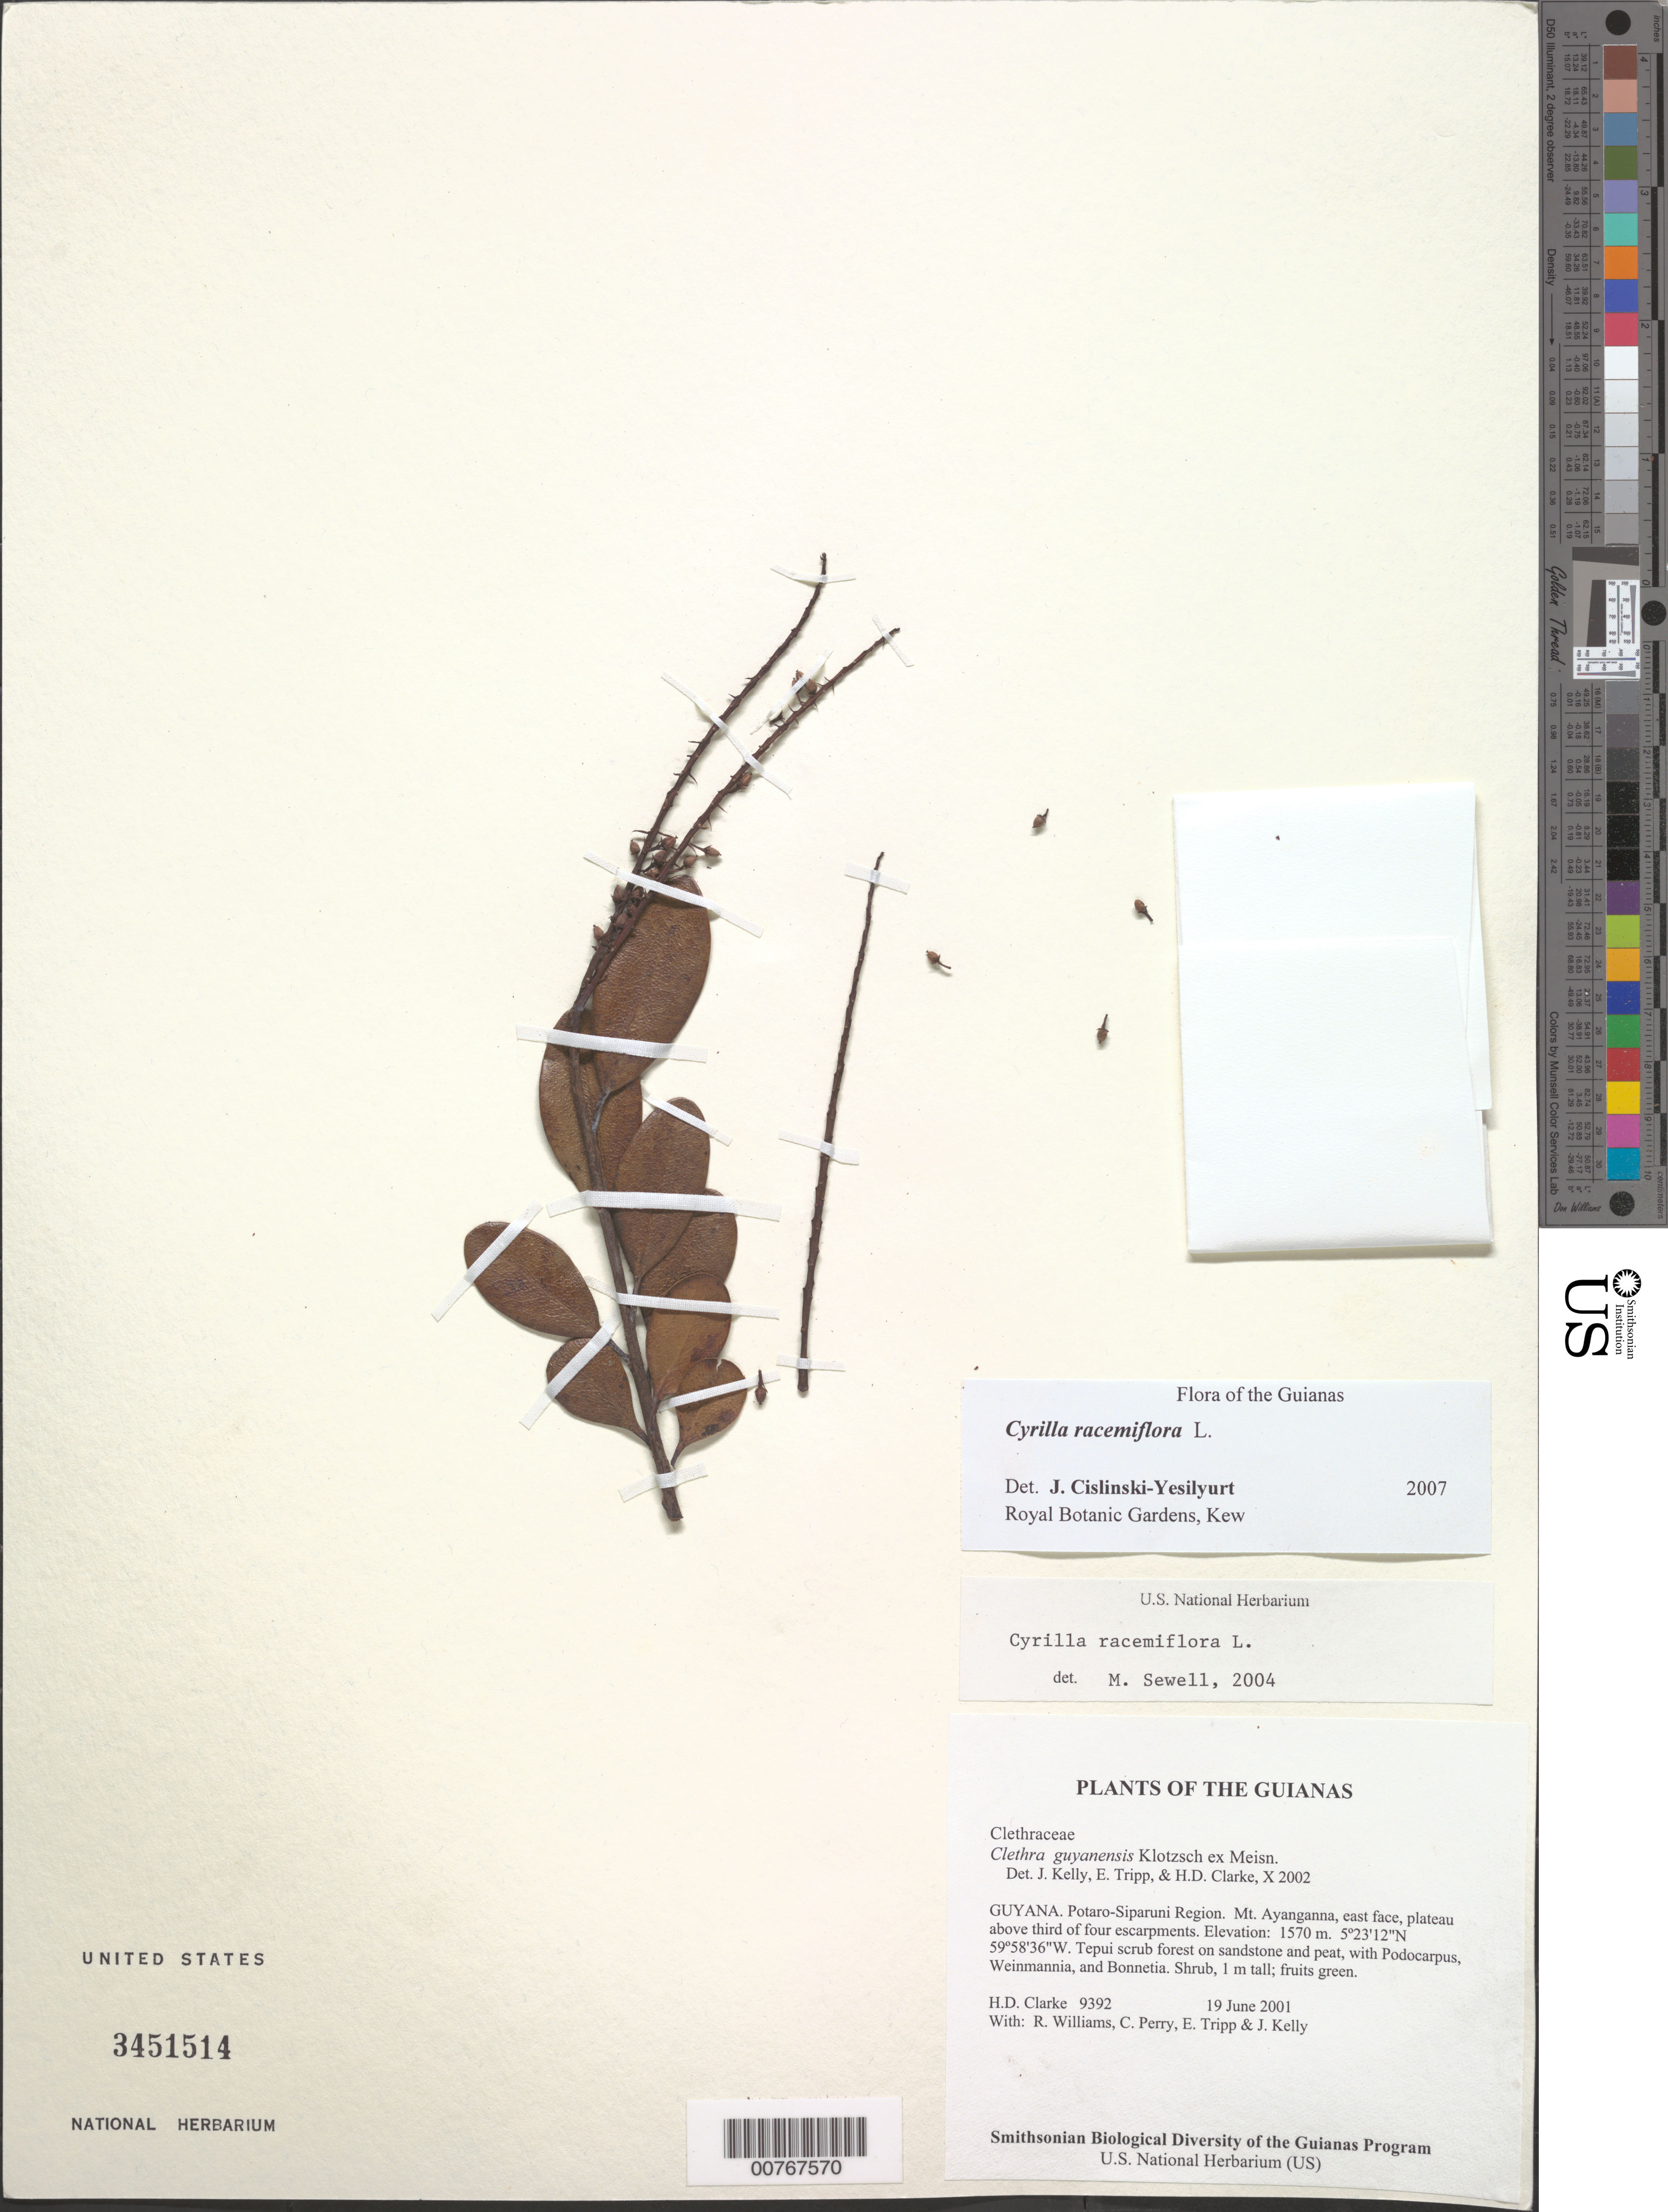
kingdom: Plantae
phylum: Tracheophyta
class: Magnoliopsida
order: Ericales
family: Cyrillaceae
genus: Cyrilla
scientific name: Cyrilla racemiflora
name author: L.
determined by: Yesilyurt, J. C.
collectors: H. D. Clarke, R. Williams, C. Perry, E. Tripp & J. Kelly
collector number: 9392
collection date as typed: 19 June 2001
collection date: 2001-06-19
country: Guyana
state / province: Potaro-Siparuni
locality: Mt. Ayanganna, east face, plateau above third of four escarpments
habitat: Tepui scrub forest on sandstone and peat, with Podocarpus, Weinmannia, and Bonnetia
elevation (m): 1570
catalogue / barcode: US 3451514